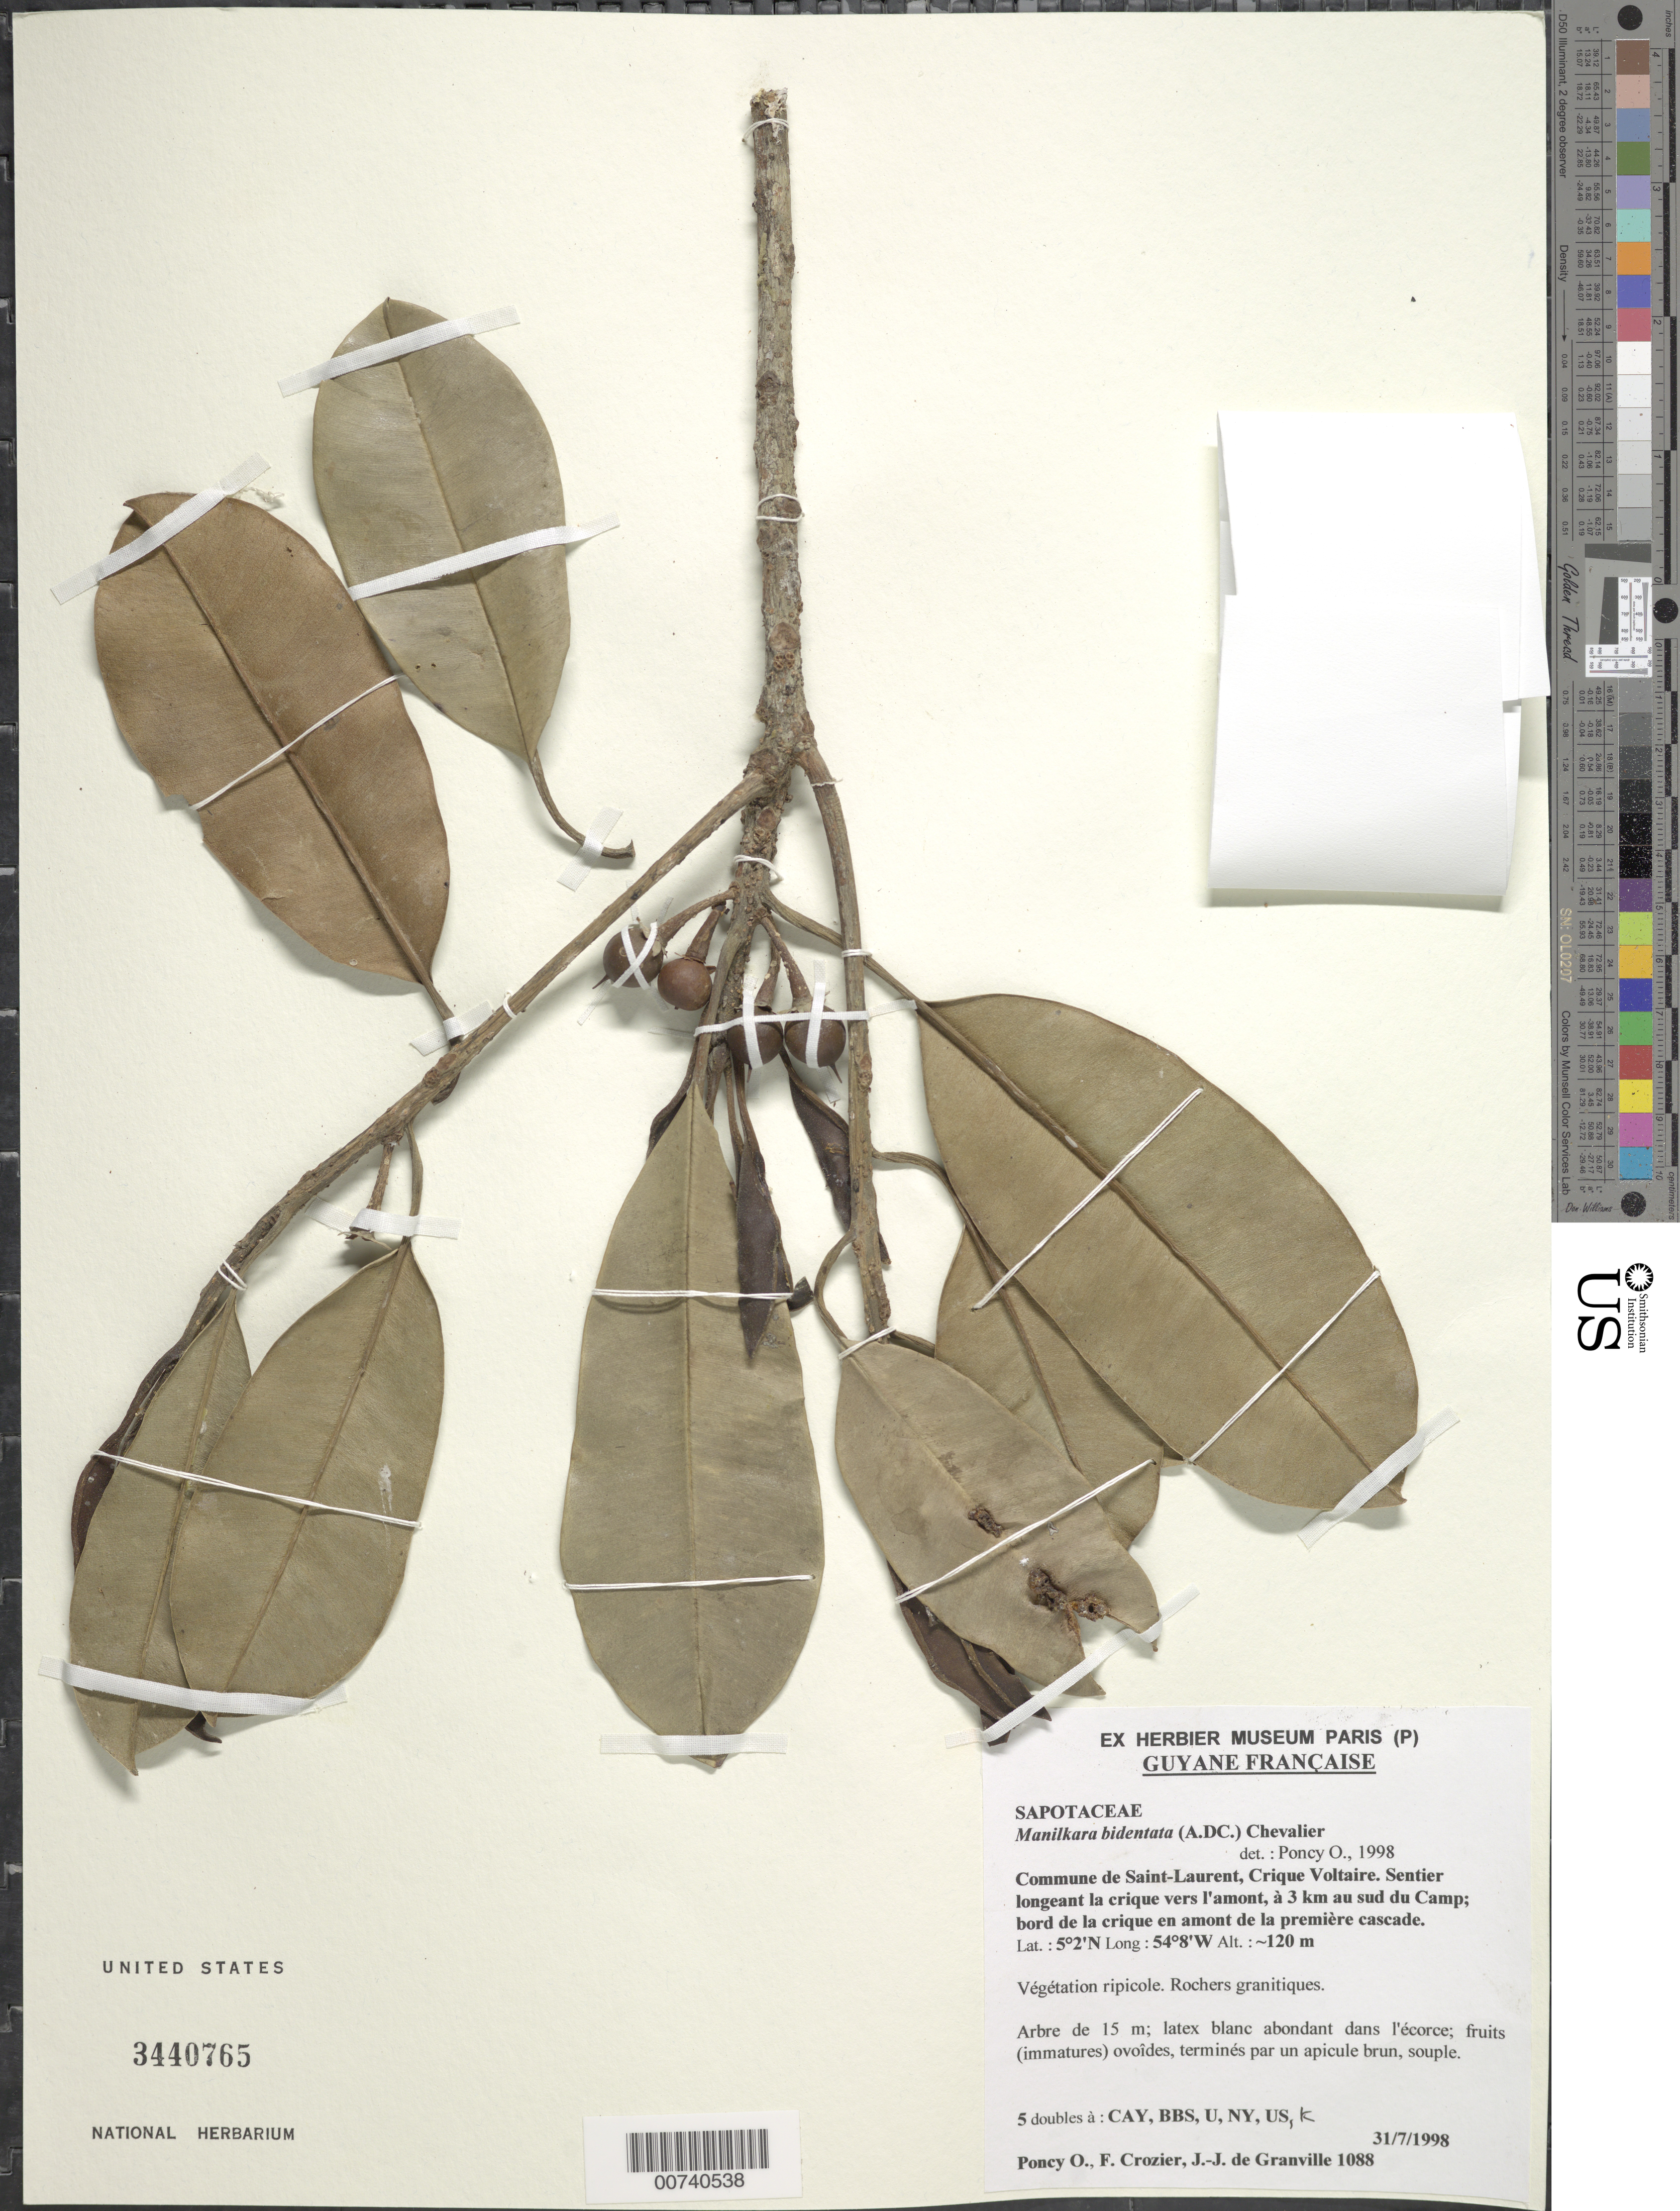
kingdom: Plantae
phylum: Tracheophyta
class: Magnoliopsida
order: Ericales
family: Sapotaceae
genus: Manilkara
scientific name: Manilkara bidentata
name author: (A. DC.) A. Chev.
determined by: Poncy, O.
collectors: O. Poncy, F. Crozier & J.-J. de Granville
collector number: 1088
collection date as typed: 31-Jul-98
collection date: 1998-07-31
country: French Guiana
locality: Commune de Saint Laurent du Maroni, Crique Volatire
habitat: Riparian vegetation, granite rocks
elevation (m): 120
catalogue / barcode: US 3440765